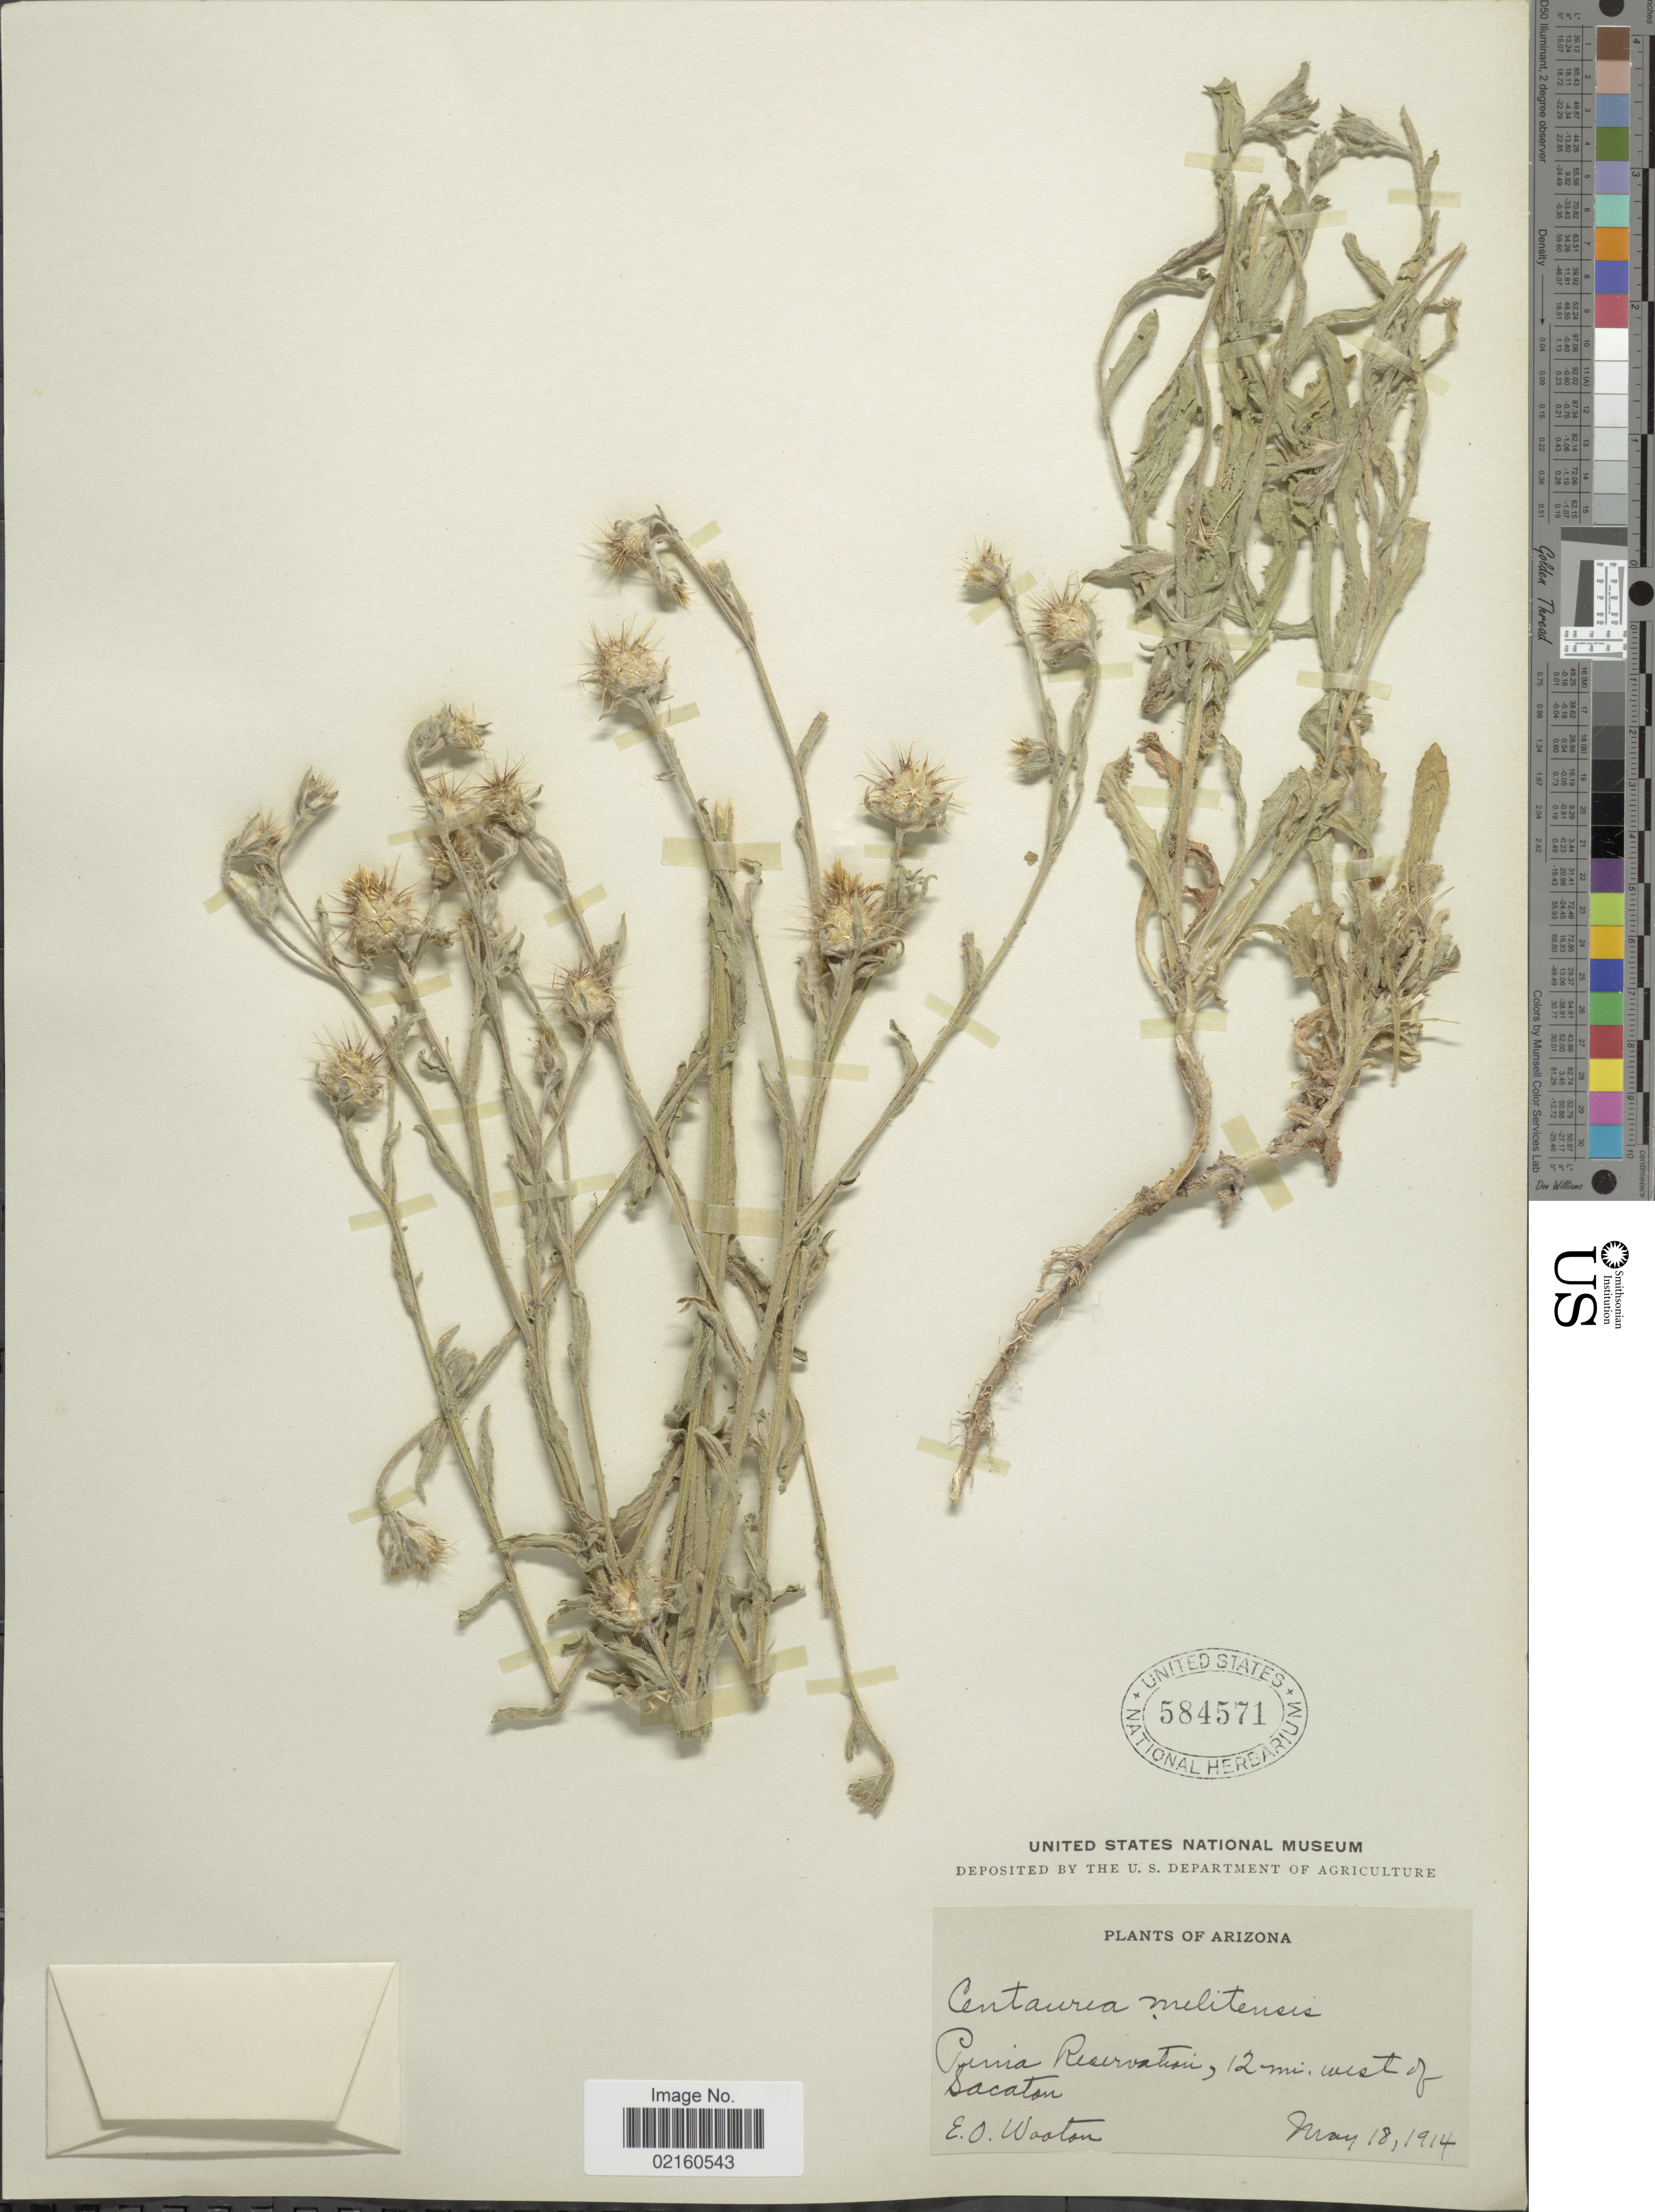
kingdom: Plantae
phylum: Tracheophyta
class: Magnoliopsida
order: Asterales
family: Asteraceae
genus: Centaurea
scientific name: Centaurea melitensis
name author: L.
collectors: E. O. Wooton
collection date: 1914-05-18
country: United States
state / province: Arizona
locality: Pima Reservation, 12 mi. west of Sacaton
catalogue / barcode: US 584571